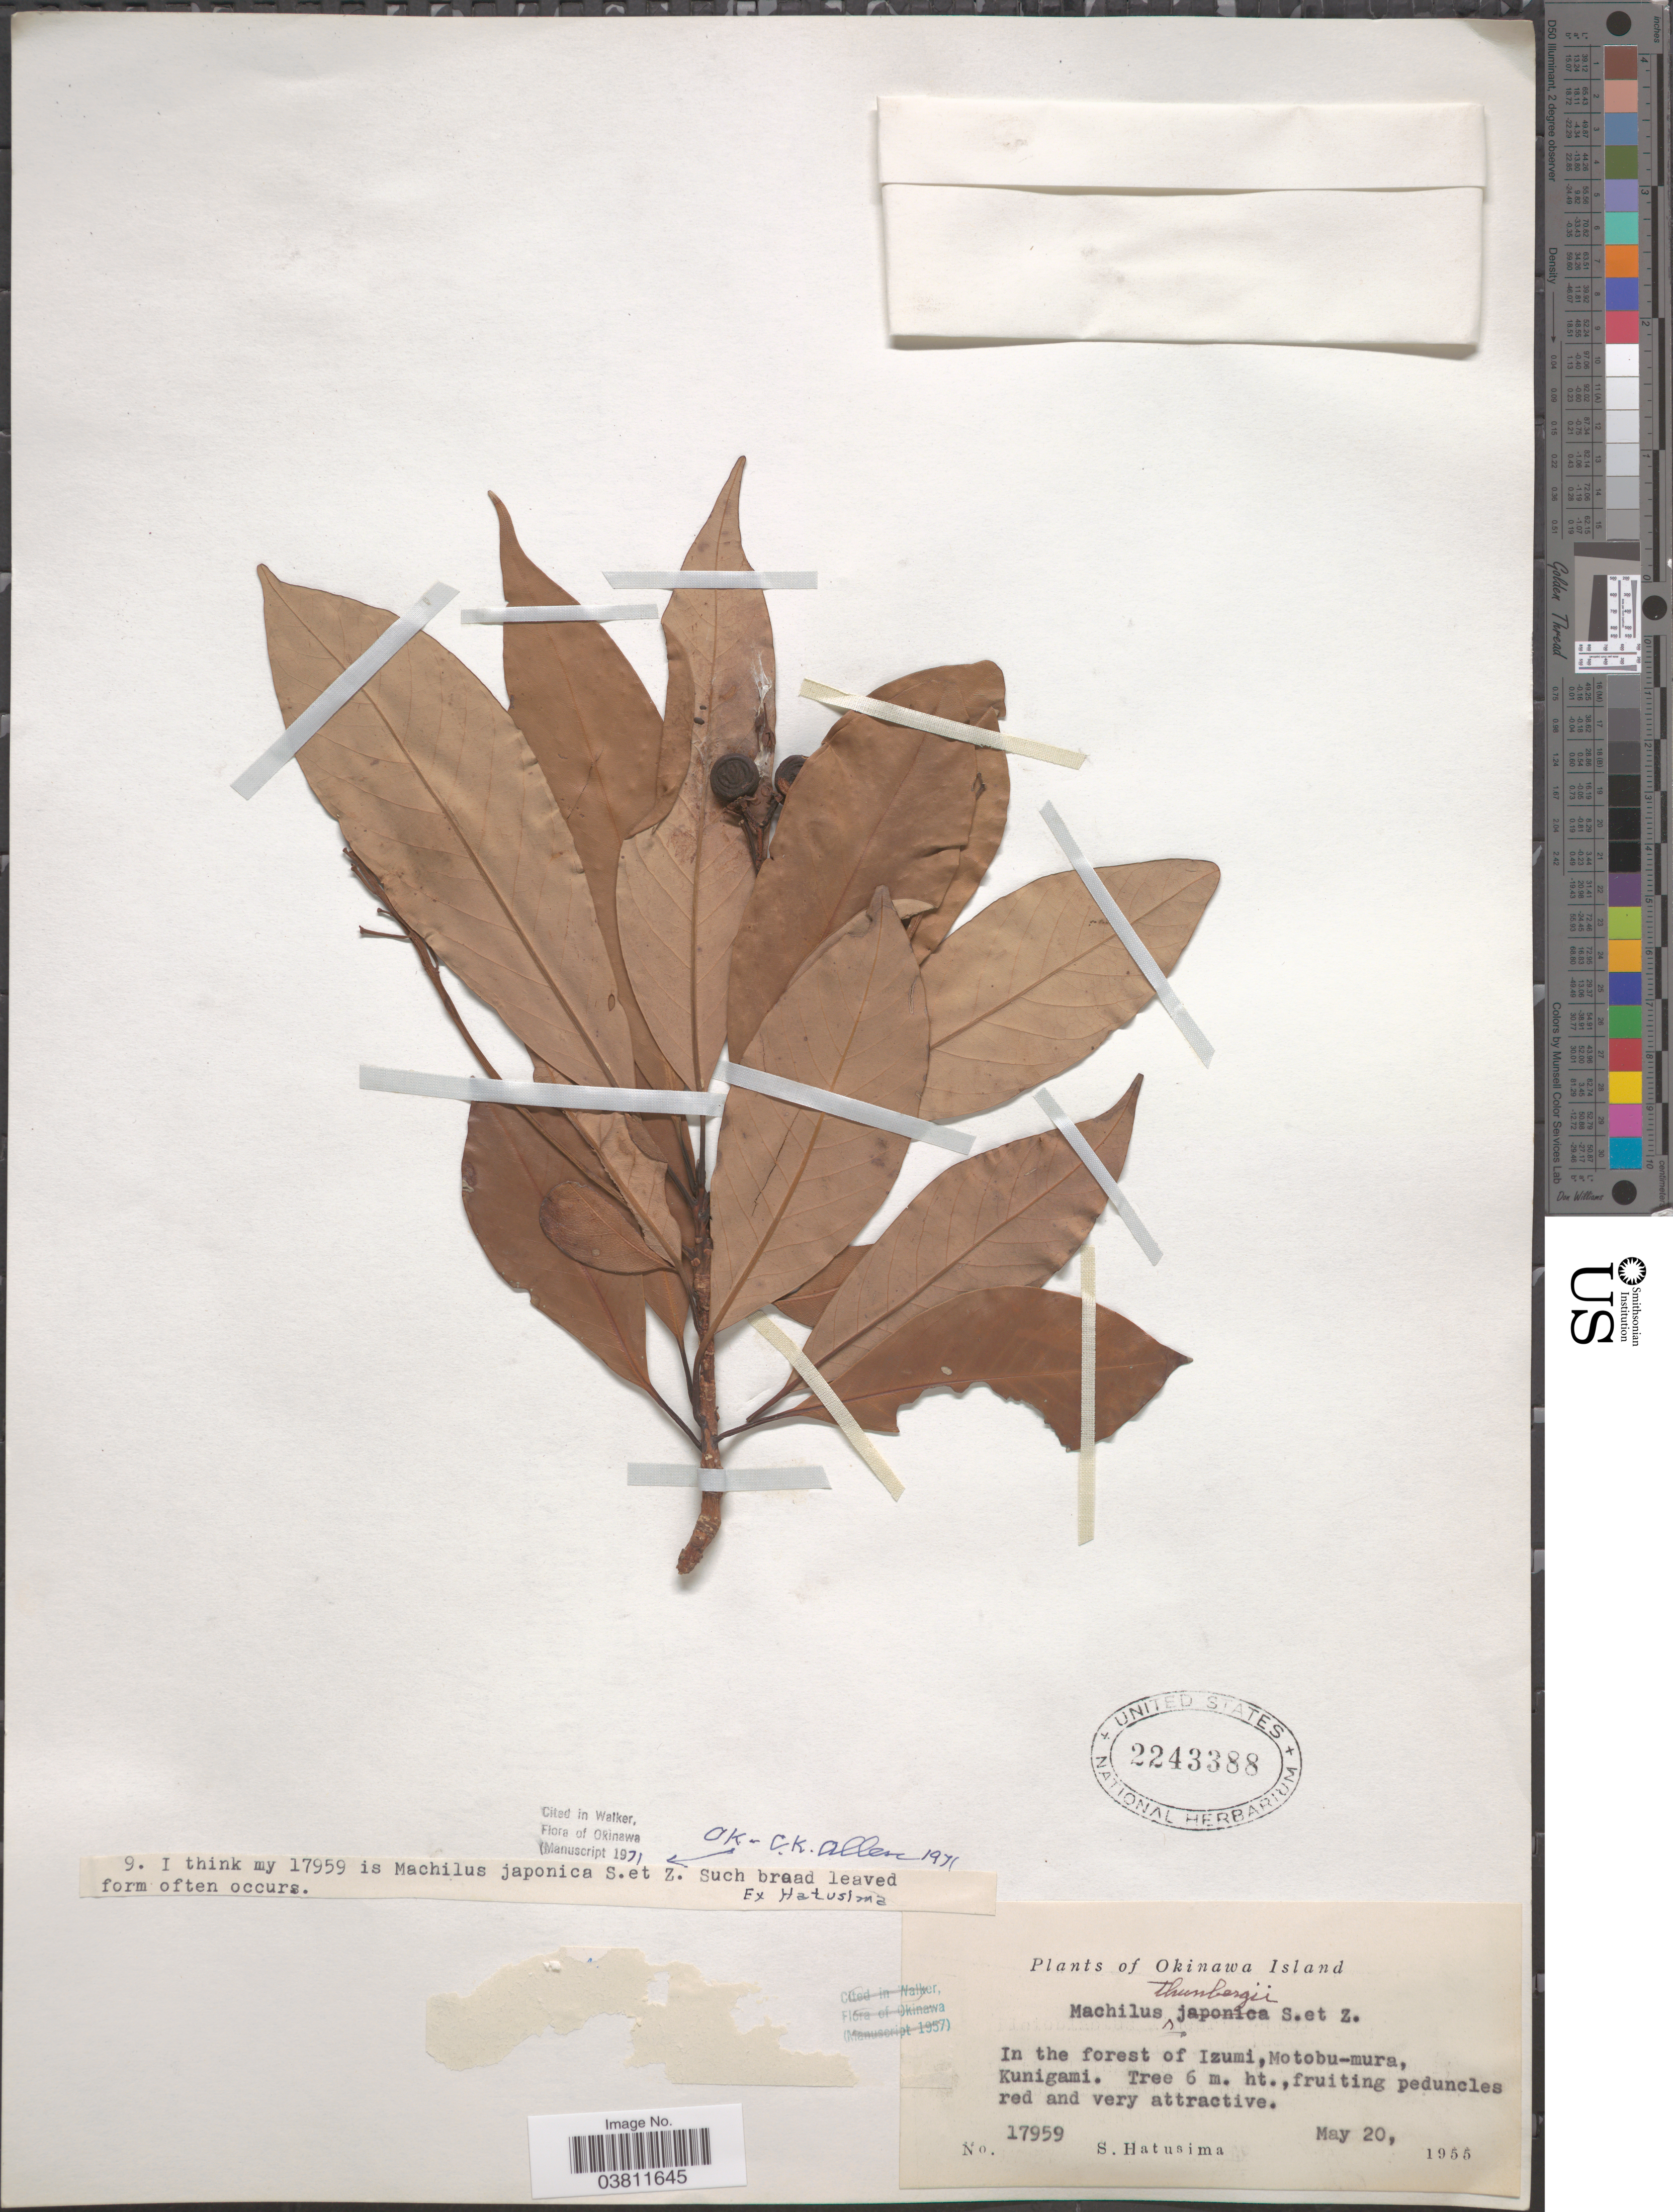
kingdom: Plantae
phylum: Tracheophyta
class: Magnoliopsida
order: Laurales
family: Lauraceae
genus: Machilus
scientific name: Machilus japonica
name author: Siebold & Zucc.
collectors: S. Hatusima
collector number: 17959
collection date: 1955-05-20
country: Japan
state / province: Okinawa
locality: Okinawa Island. In the forest of Izumi, Motobu-mura, Kunigami.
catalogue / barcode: US 2243388